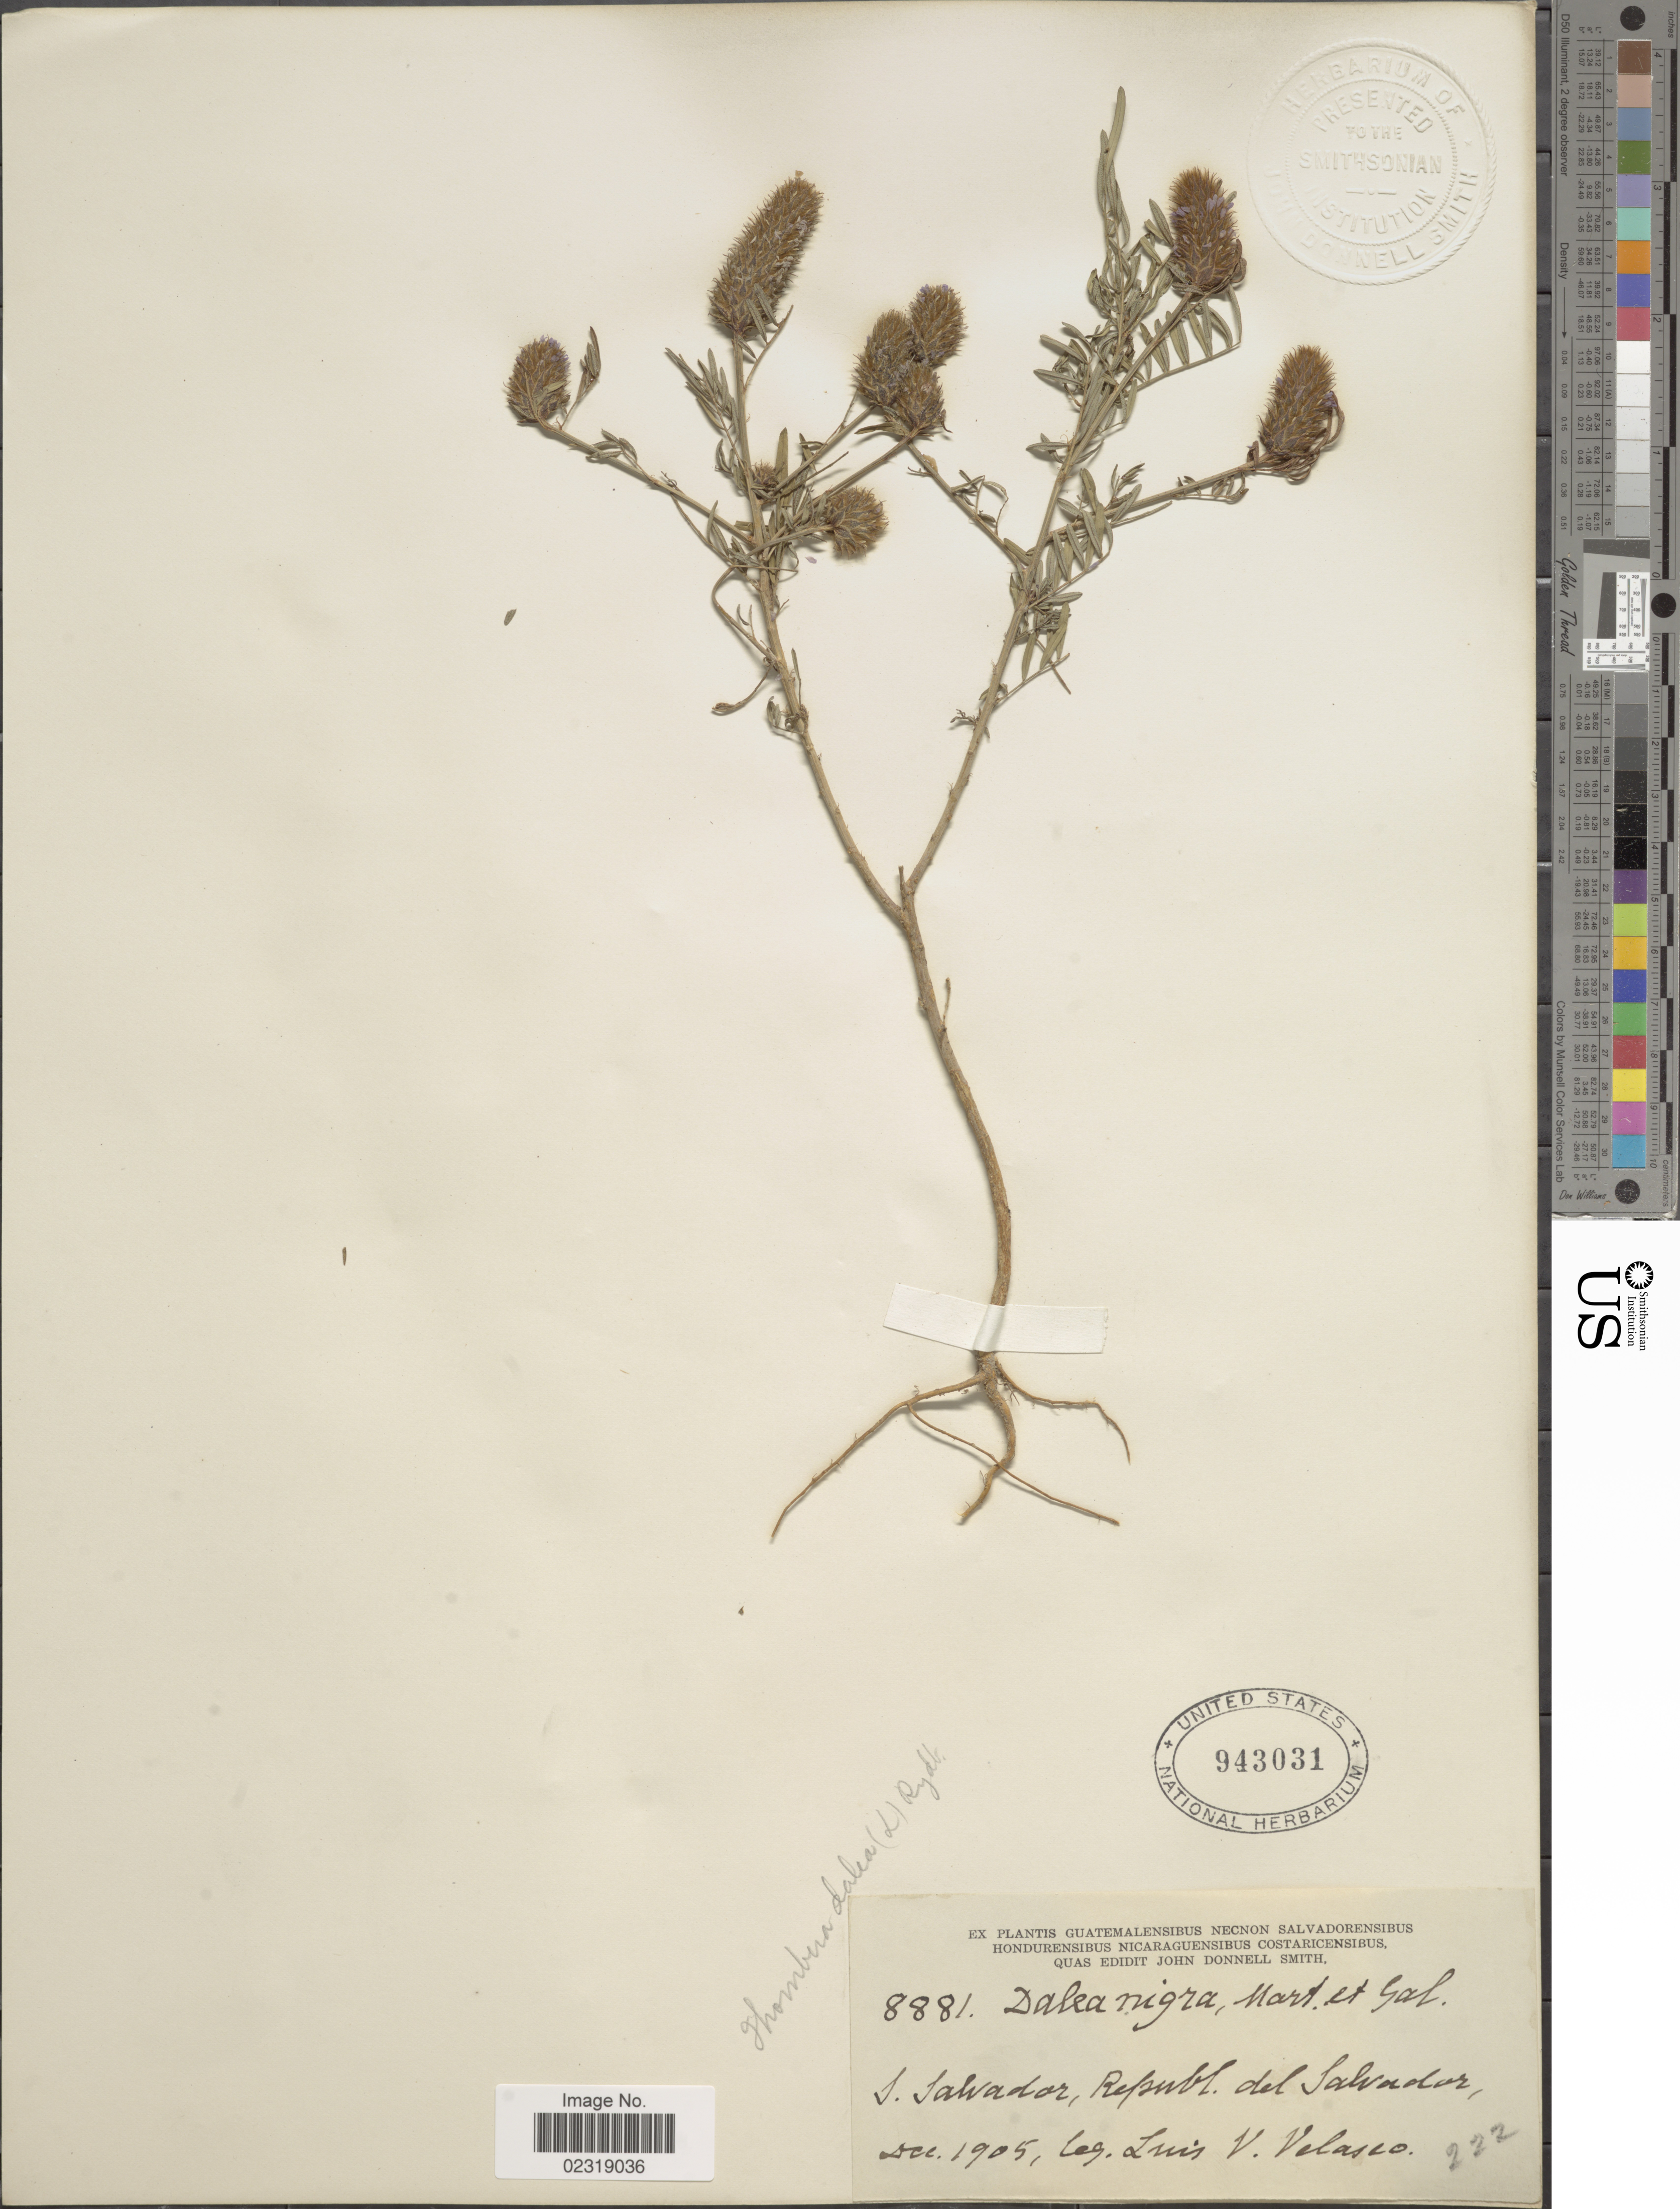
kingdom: Plantae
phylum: Tracheophyta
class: Magnoliopsida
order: Fabales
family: Fabaceae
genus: Dalea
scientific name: Dalea cliffortiana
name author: Willd.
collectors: L. Velasco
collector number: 8881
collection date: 1905-12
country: El Salvador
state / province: San Salvador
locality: S. Salvador, republ. del Salvador.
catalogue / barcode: US 943031